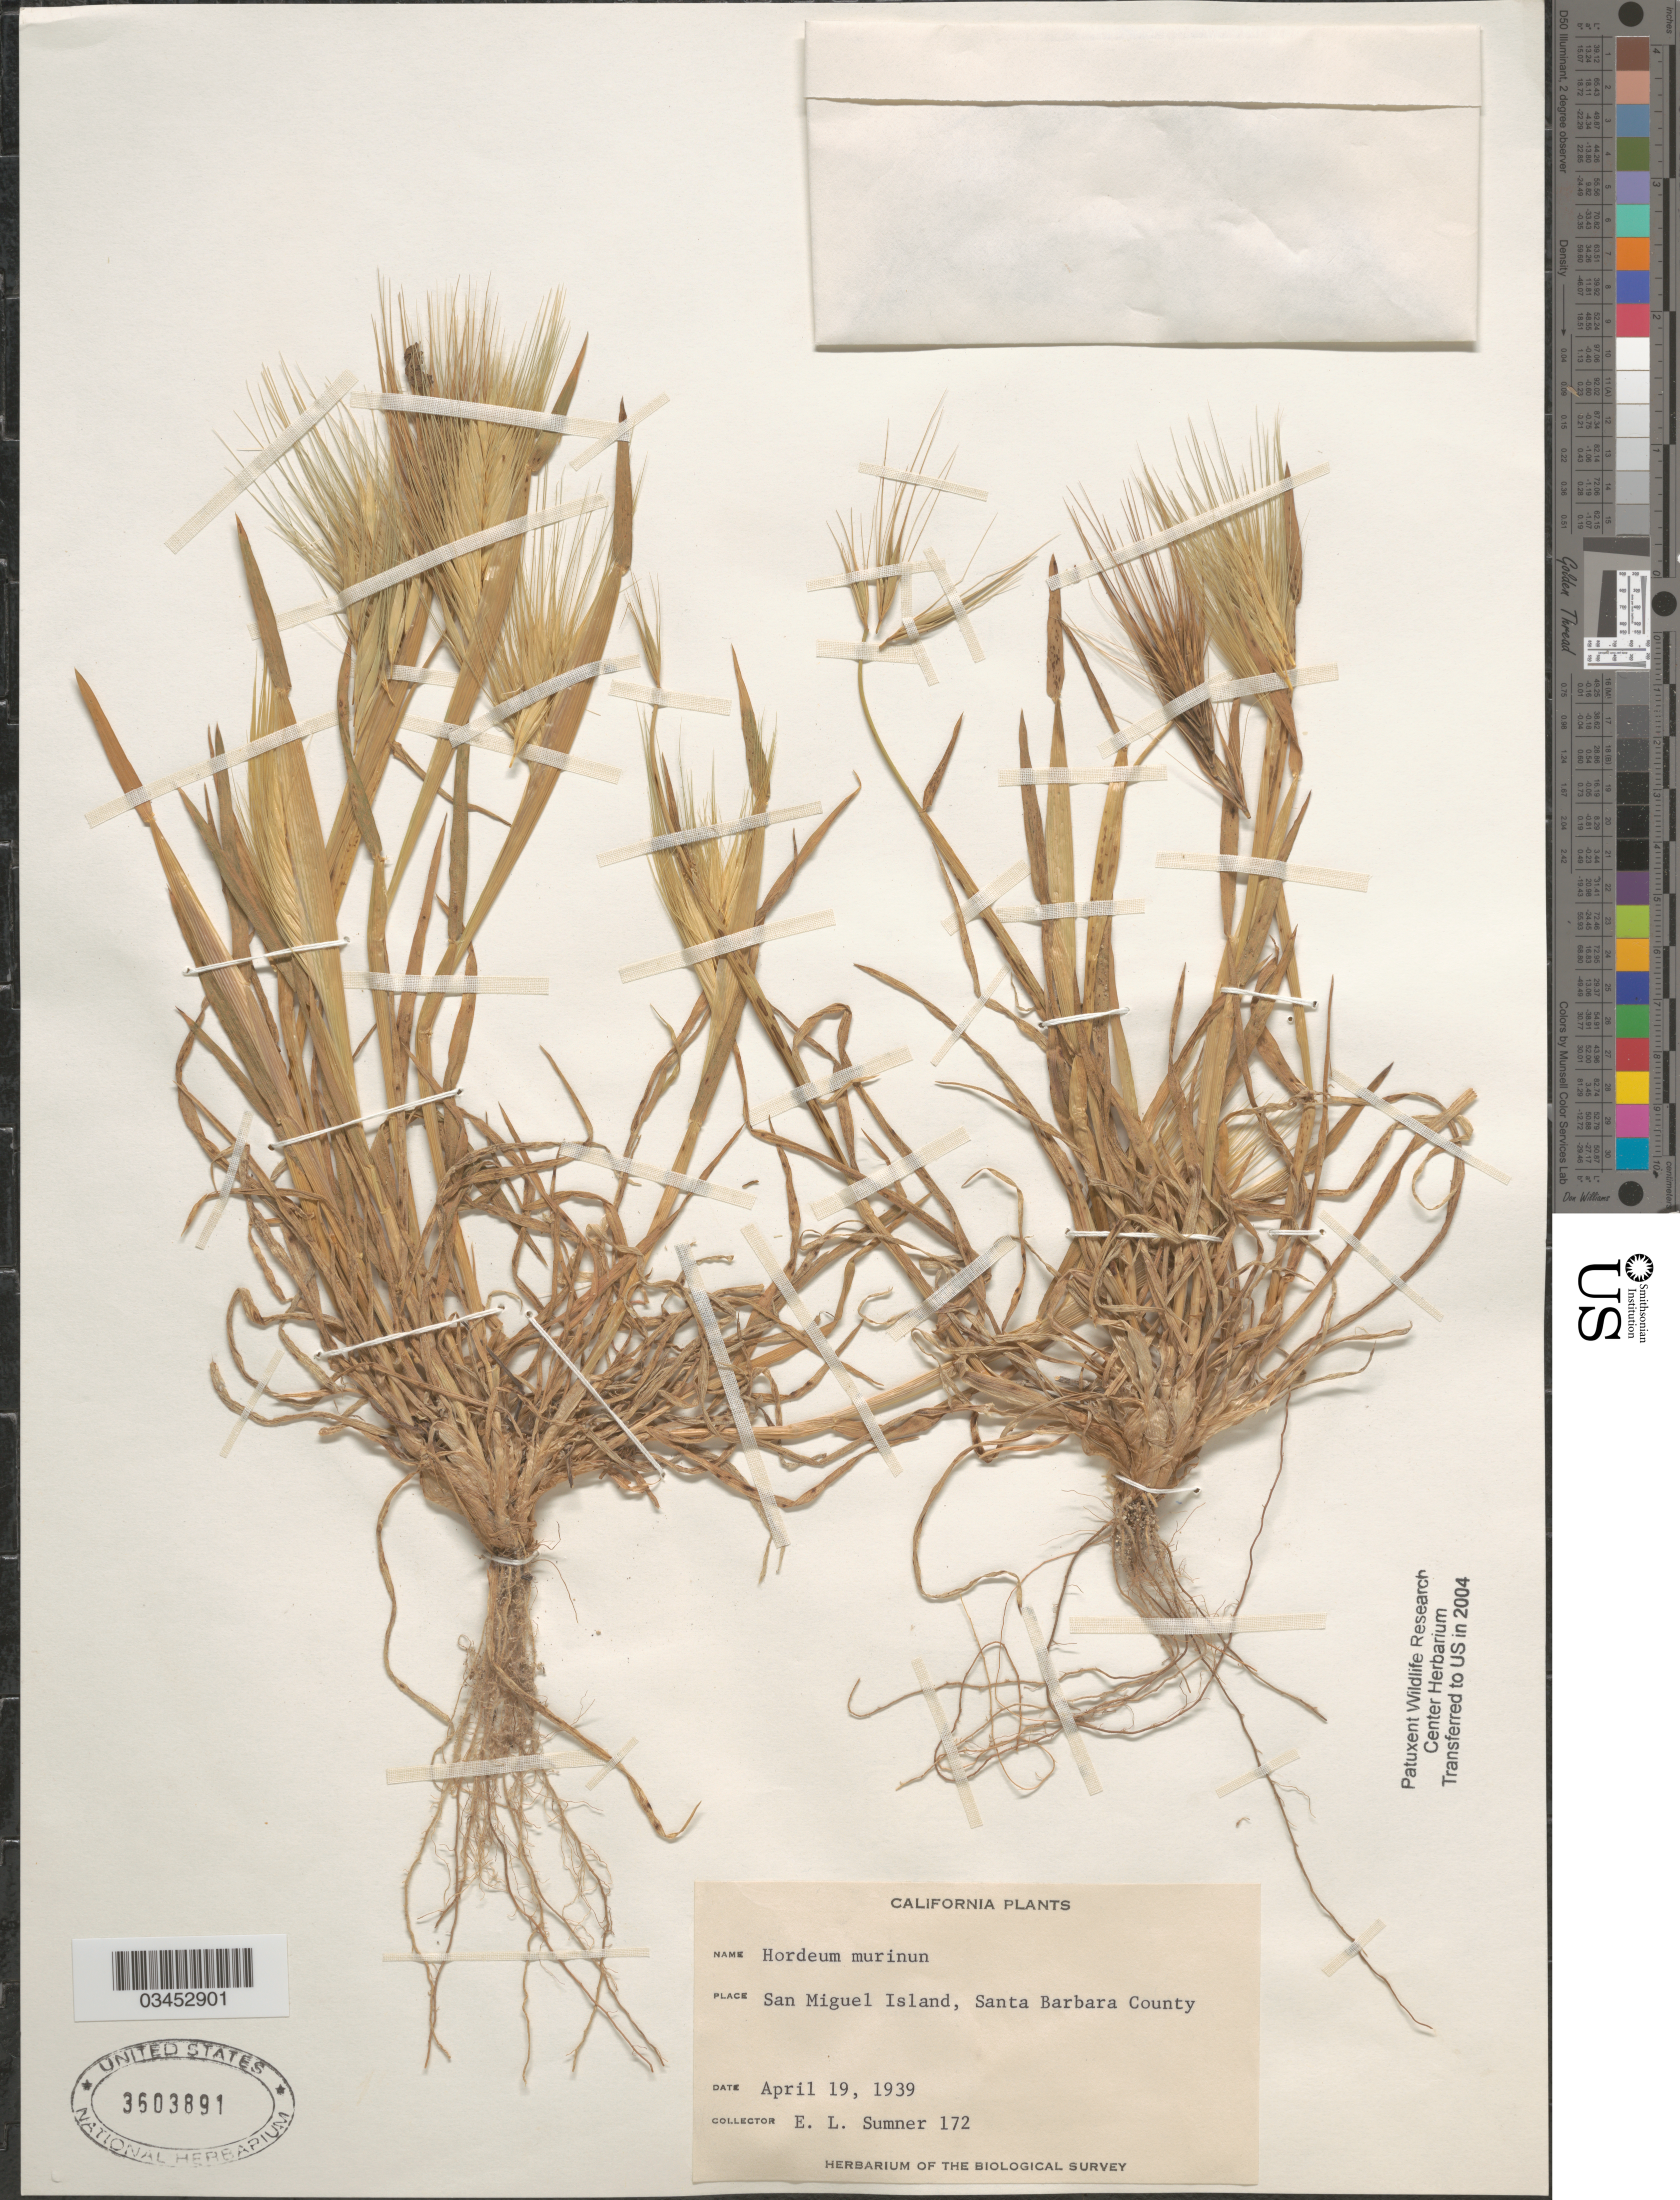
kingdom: Plantae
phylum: Tracheophyta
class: Liliopsida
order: Poales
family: Poaceae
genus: Hordeum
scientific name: Hordeum murinum subsp. glaucum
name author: (Steud.) Tzvelev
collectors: E. Sumner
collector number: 172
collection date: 1939-04-19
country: United States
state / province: California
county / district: Santa Barbara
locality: San Miguel Island, Santa Barbara County. The Biological Survey.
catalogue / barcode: US 3603891